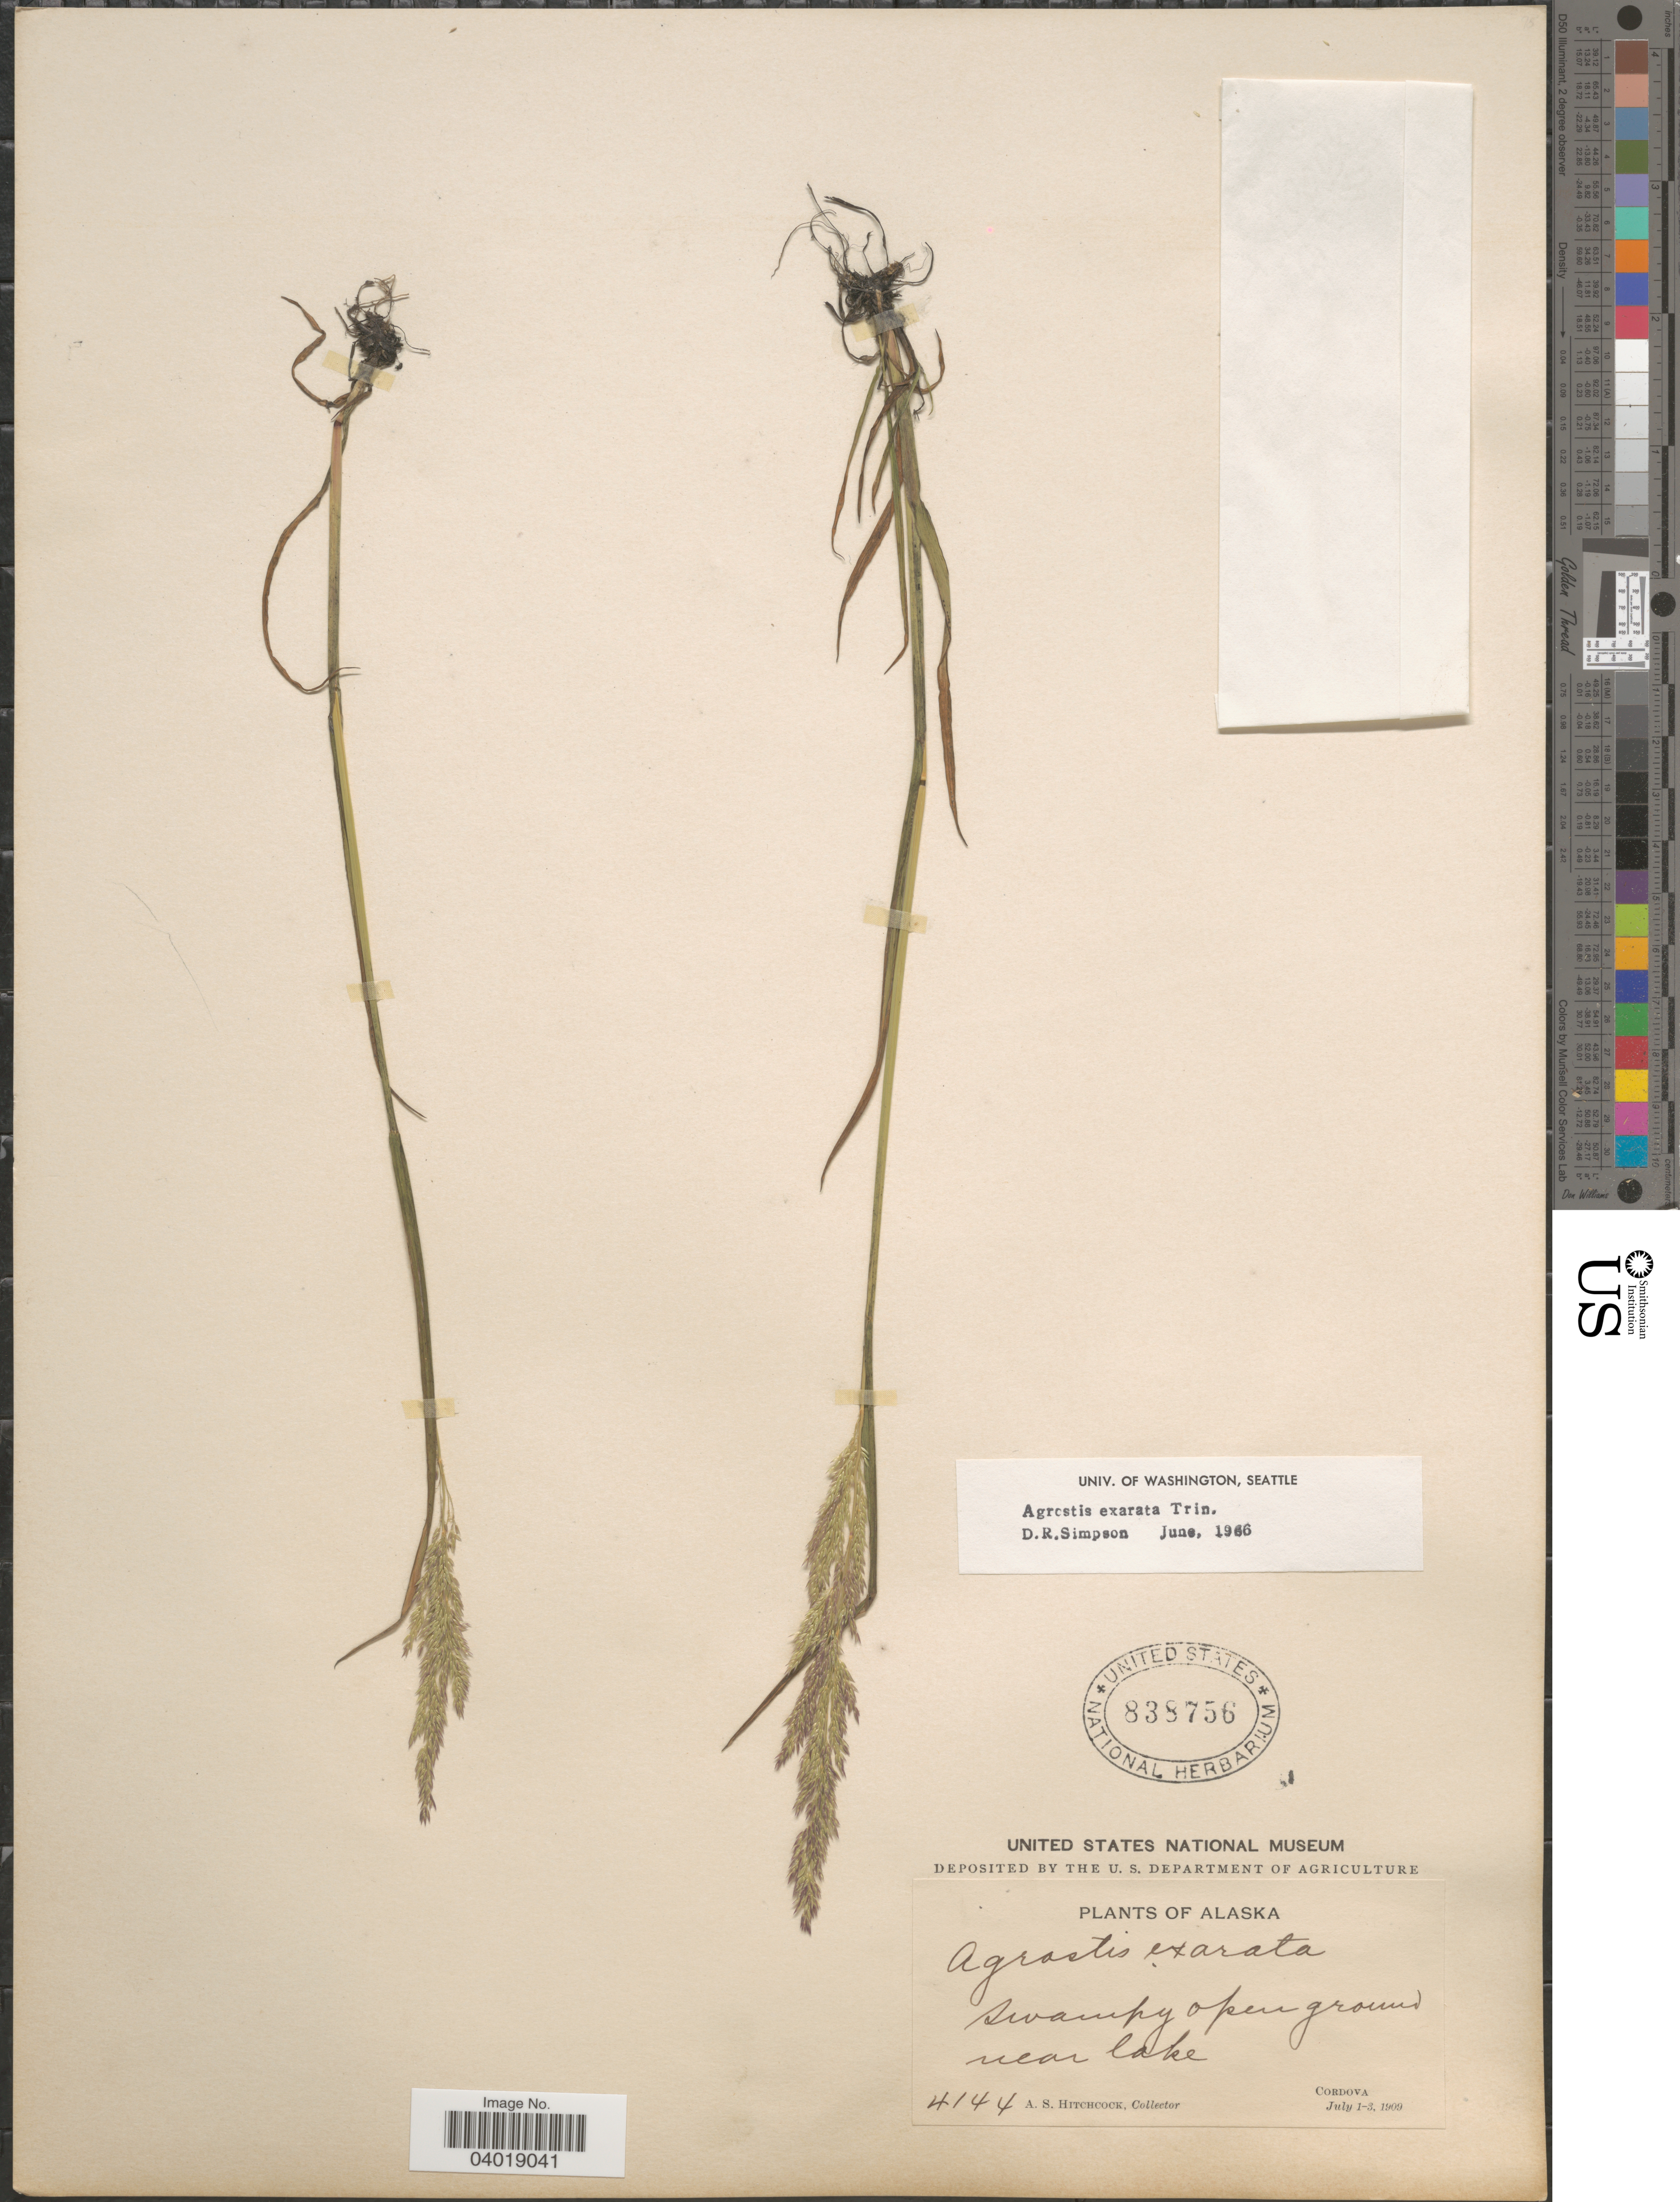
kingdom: Plantae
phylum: Tracheophyta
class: Liliopsida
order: Poales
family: Poaceae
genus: Agrostis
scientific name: Agrostis exarata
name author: Trin.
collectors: A. S. Hitchcock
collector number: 4144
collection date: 1909-07-01/1909-07-03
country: United States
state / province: Alaska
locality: Near lake. Cordova.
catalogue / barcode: US 838756